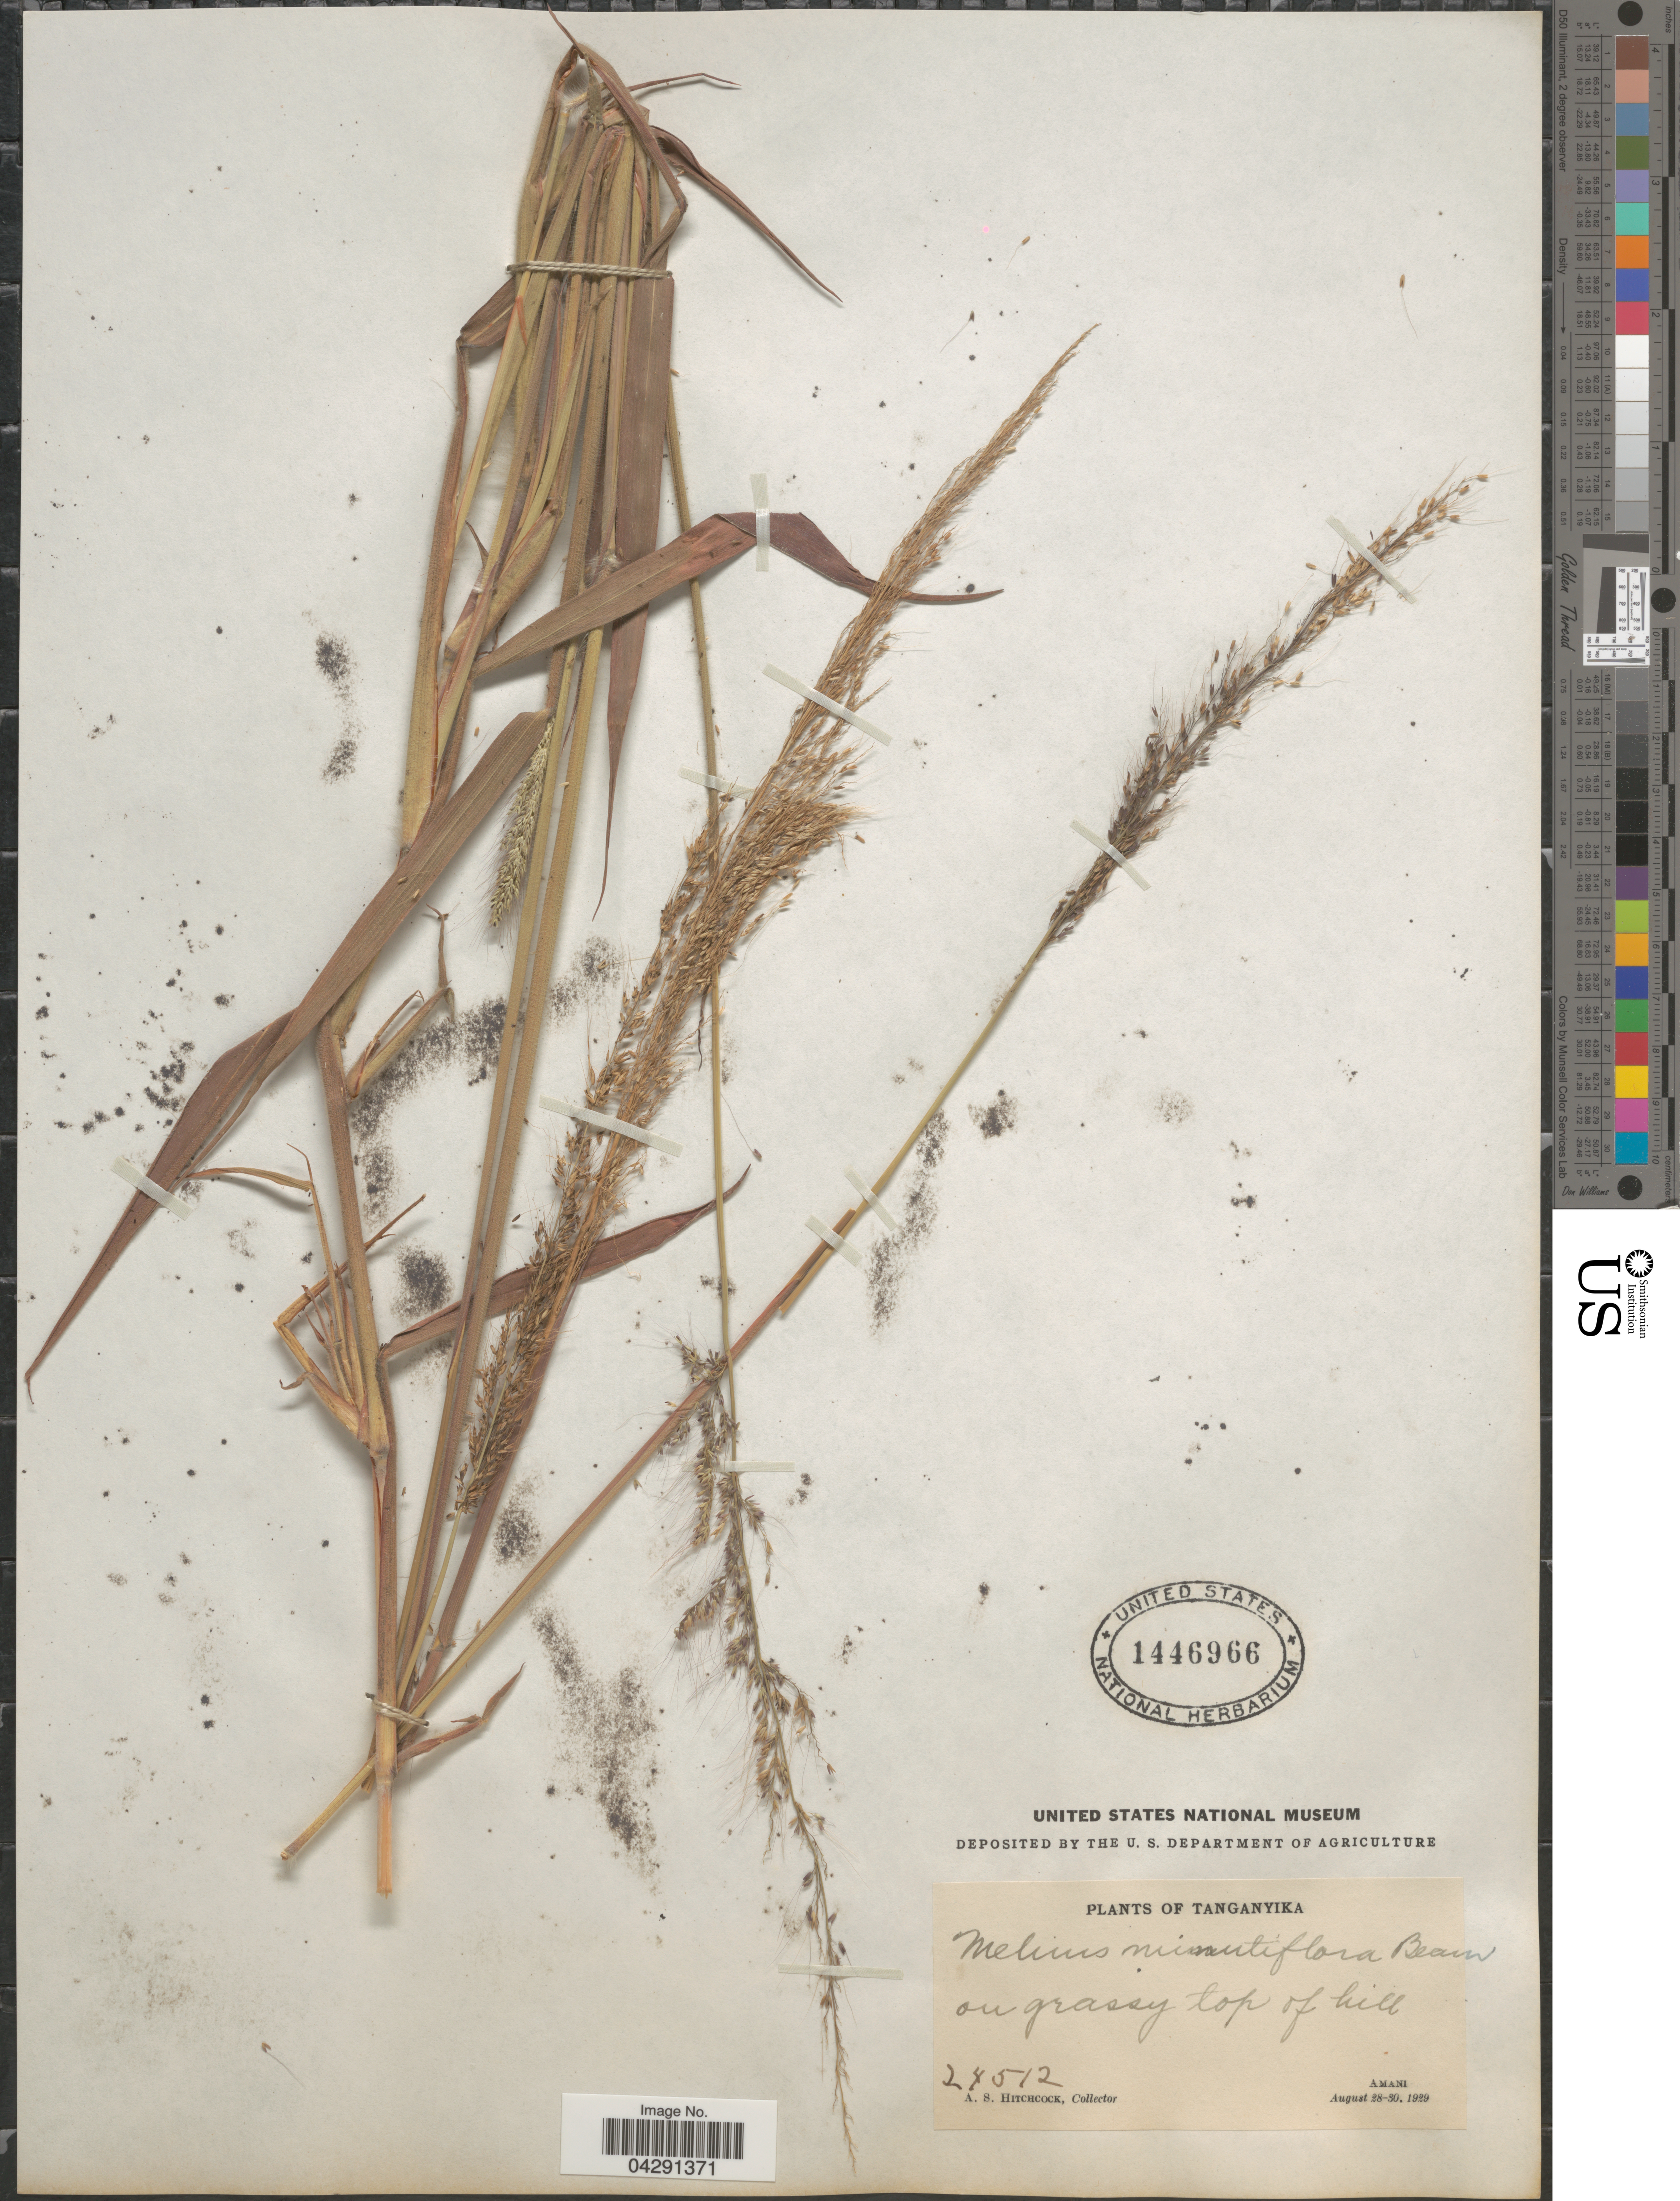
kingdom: Plantae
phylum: Tracheophyta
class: Liliopsida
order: Poales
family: Poaceae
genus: Melinis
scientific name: Melinis minutiflora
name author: P. Beauv.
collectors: A. S. Hitchcock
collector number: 24512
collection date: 1929-08-28/1929-08-30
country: Tanzania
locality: Tanganyika. On grassy top of hill. Amani.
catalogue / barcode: US 1446966